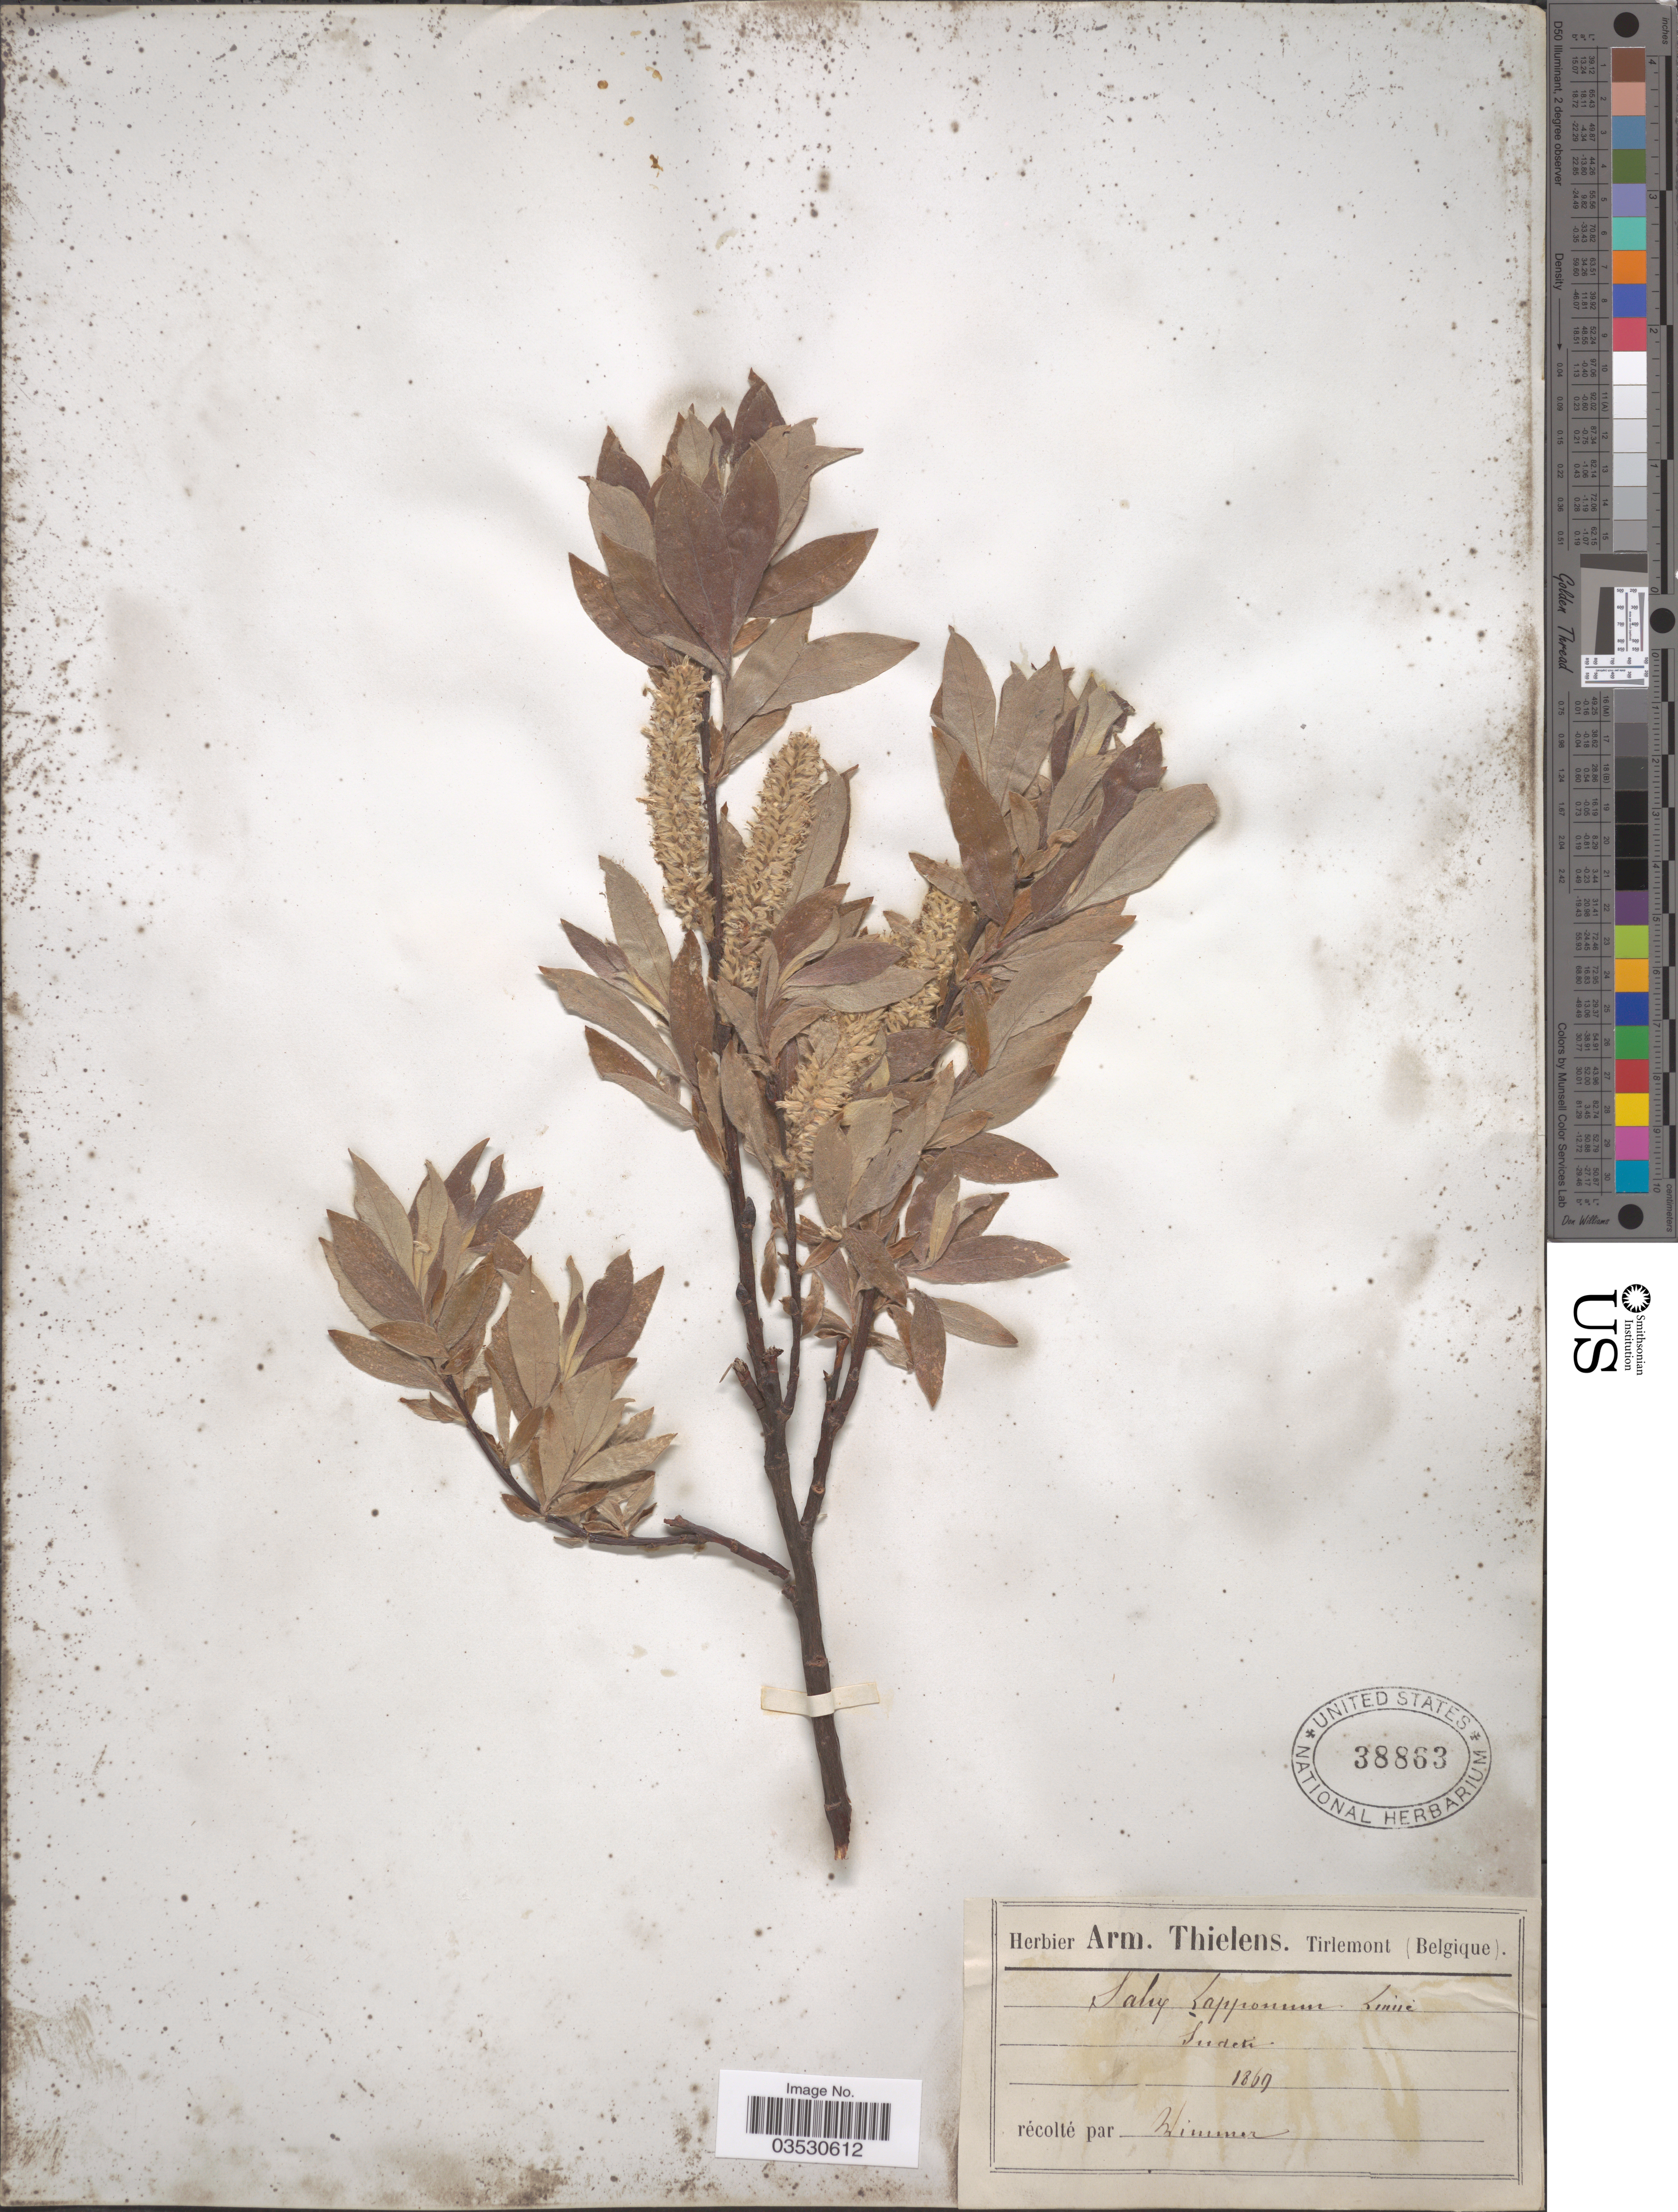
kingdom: Plantae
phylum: Tracheophyta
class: Magnoliopsida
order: Malpighiales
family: Salicaceae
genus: Salix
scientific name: Salix lapponum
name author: L.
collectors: Wimmer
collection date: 1869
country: Poland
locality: Sudeti.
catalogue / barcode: US 38863